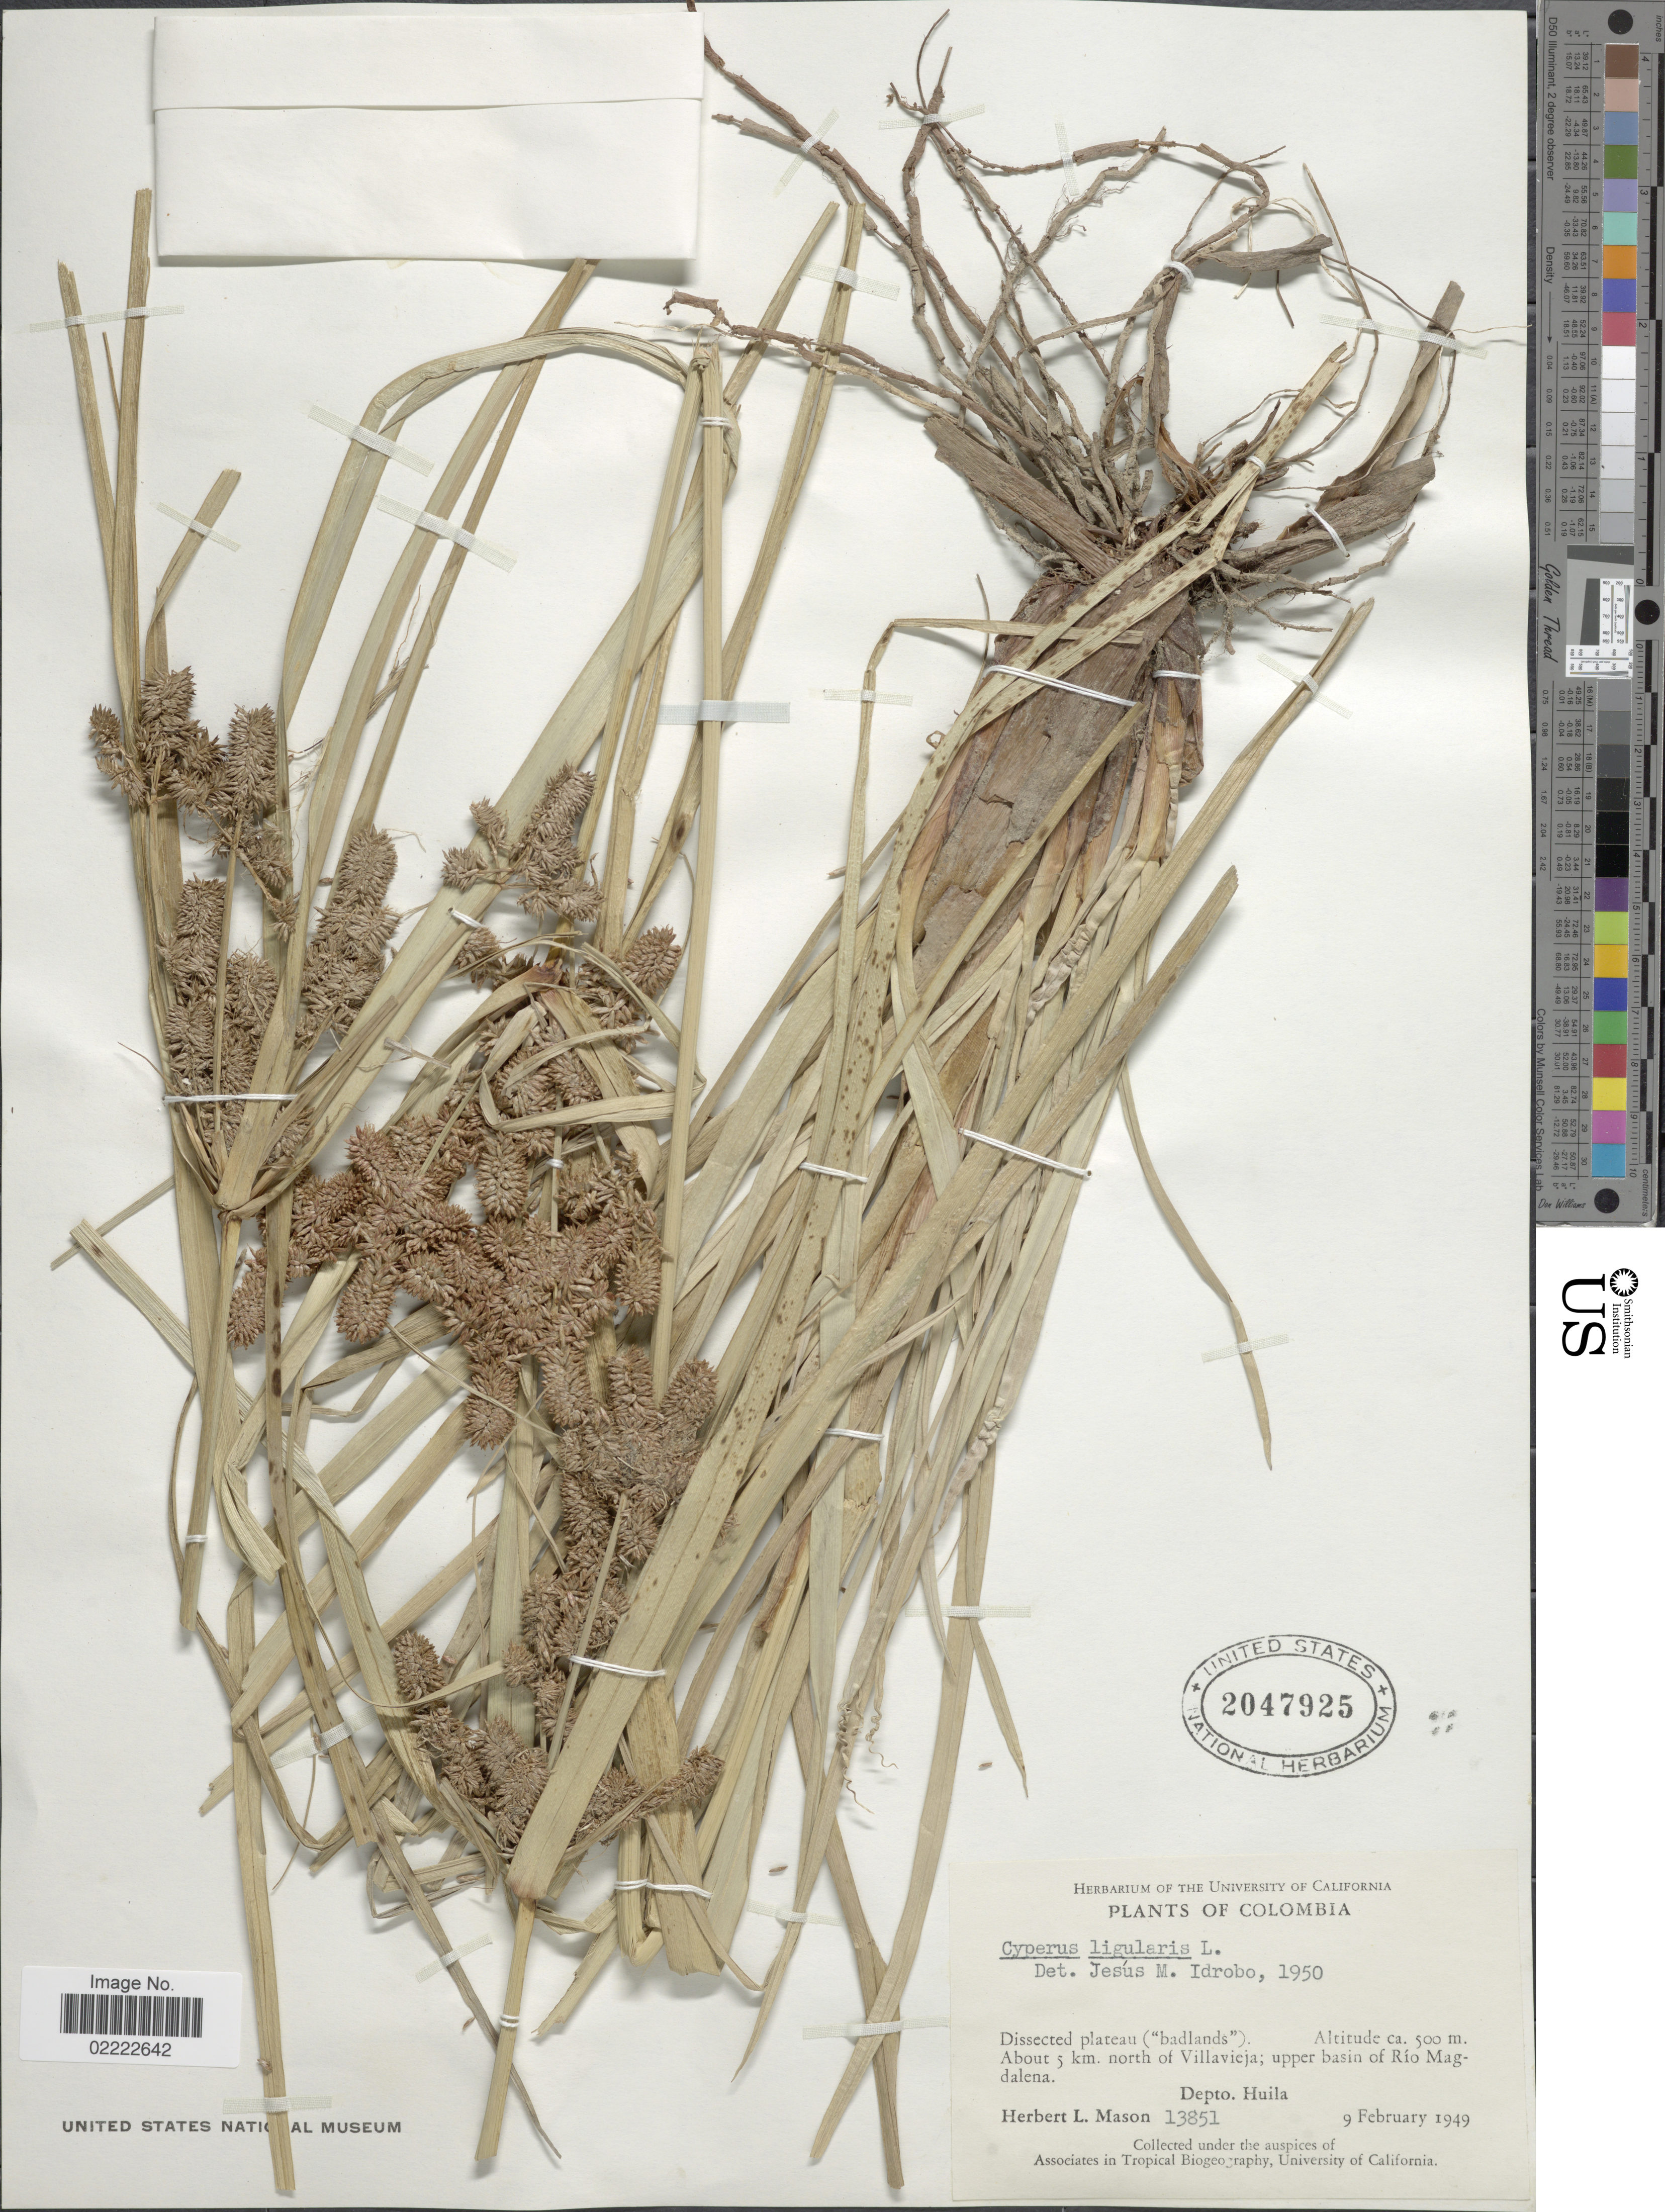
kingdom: Plantae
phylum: Tracheophyta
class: Liliopsida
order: Poales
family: Cyperaceae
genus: Cyperus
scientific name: Cyperus ligularis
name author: L.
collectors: H. L. Mason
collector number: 13851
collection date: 1949-02-09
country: Colombia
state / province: Huila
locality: Dissected plateau ('badlands', About 5 km north of Villavieja; upper basin of Río Magdalena, Depto Huila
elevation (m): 500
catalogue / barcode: US 2047925